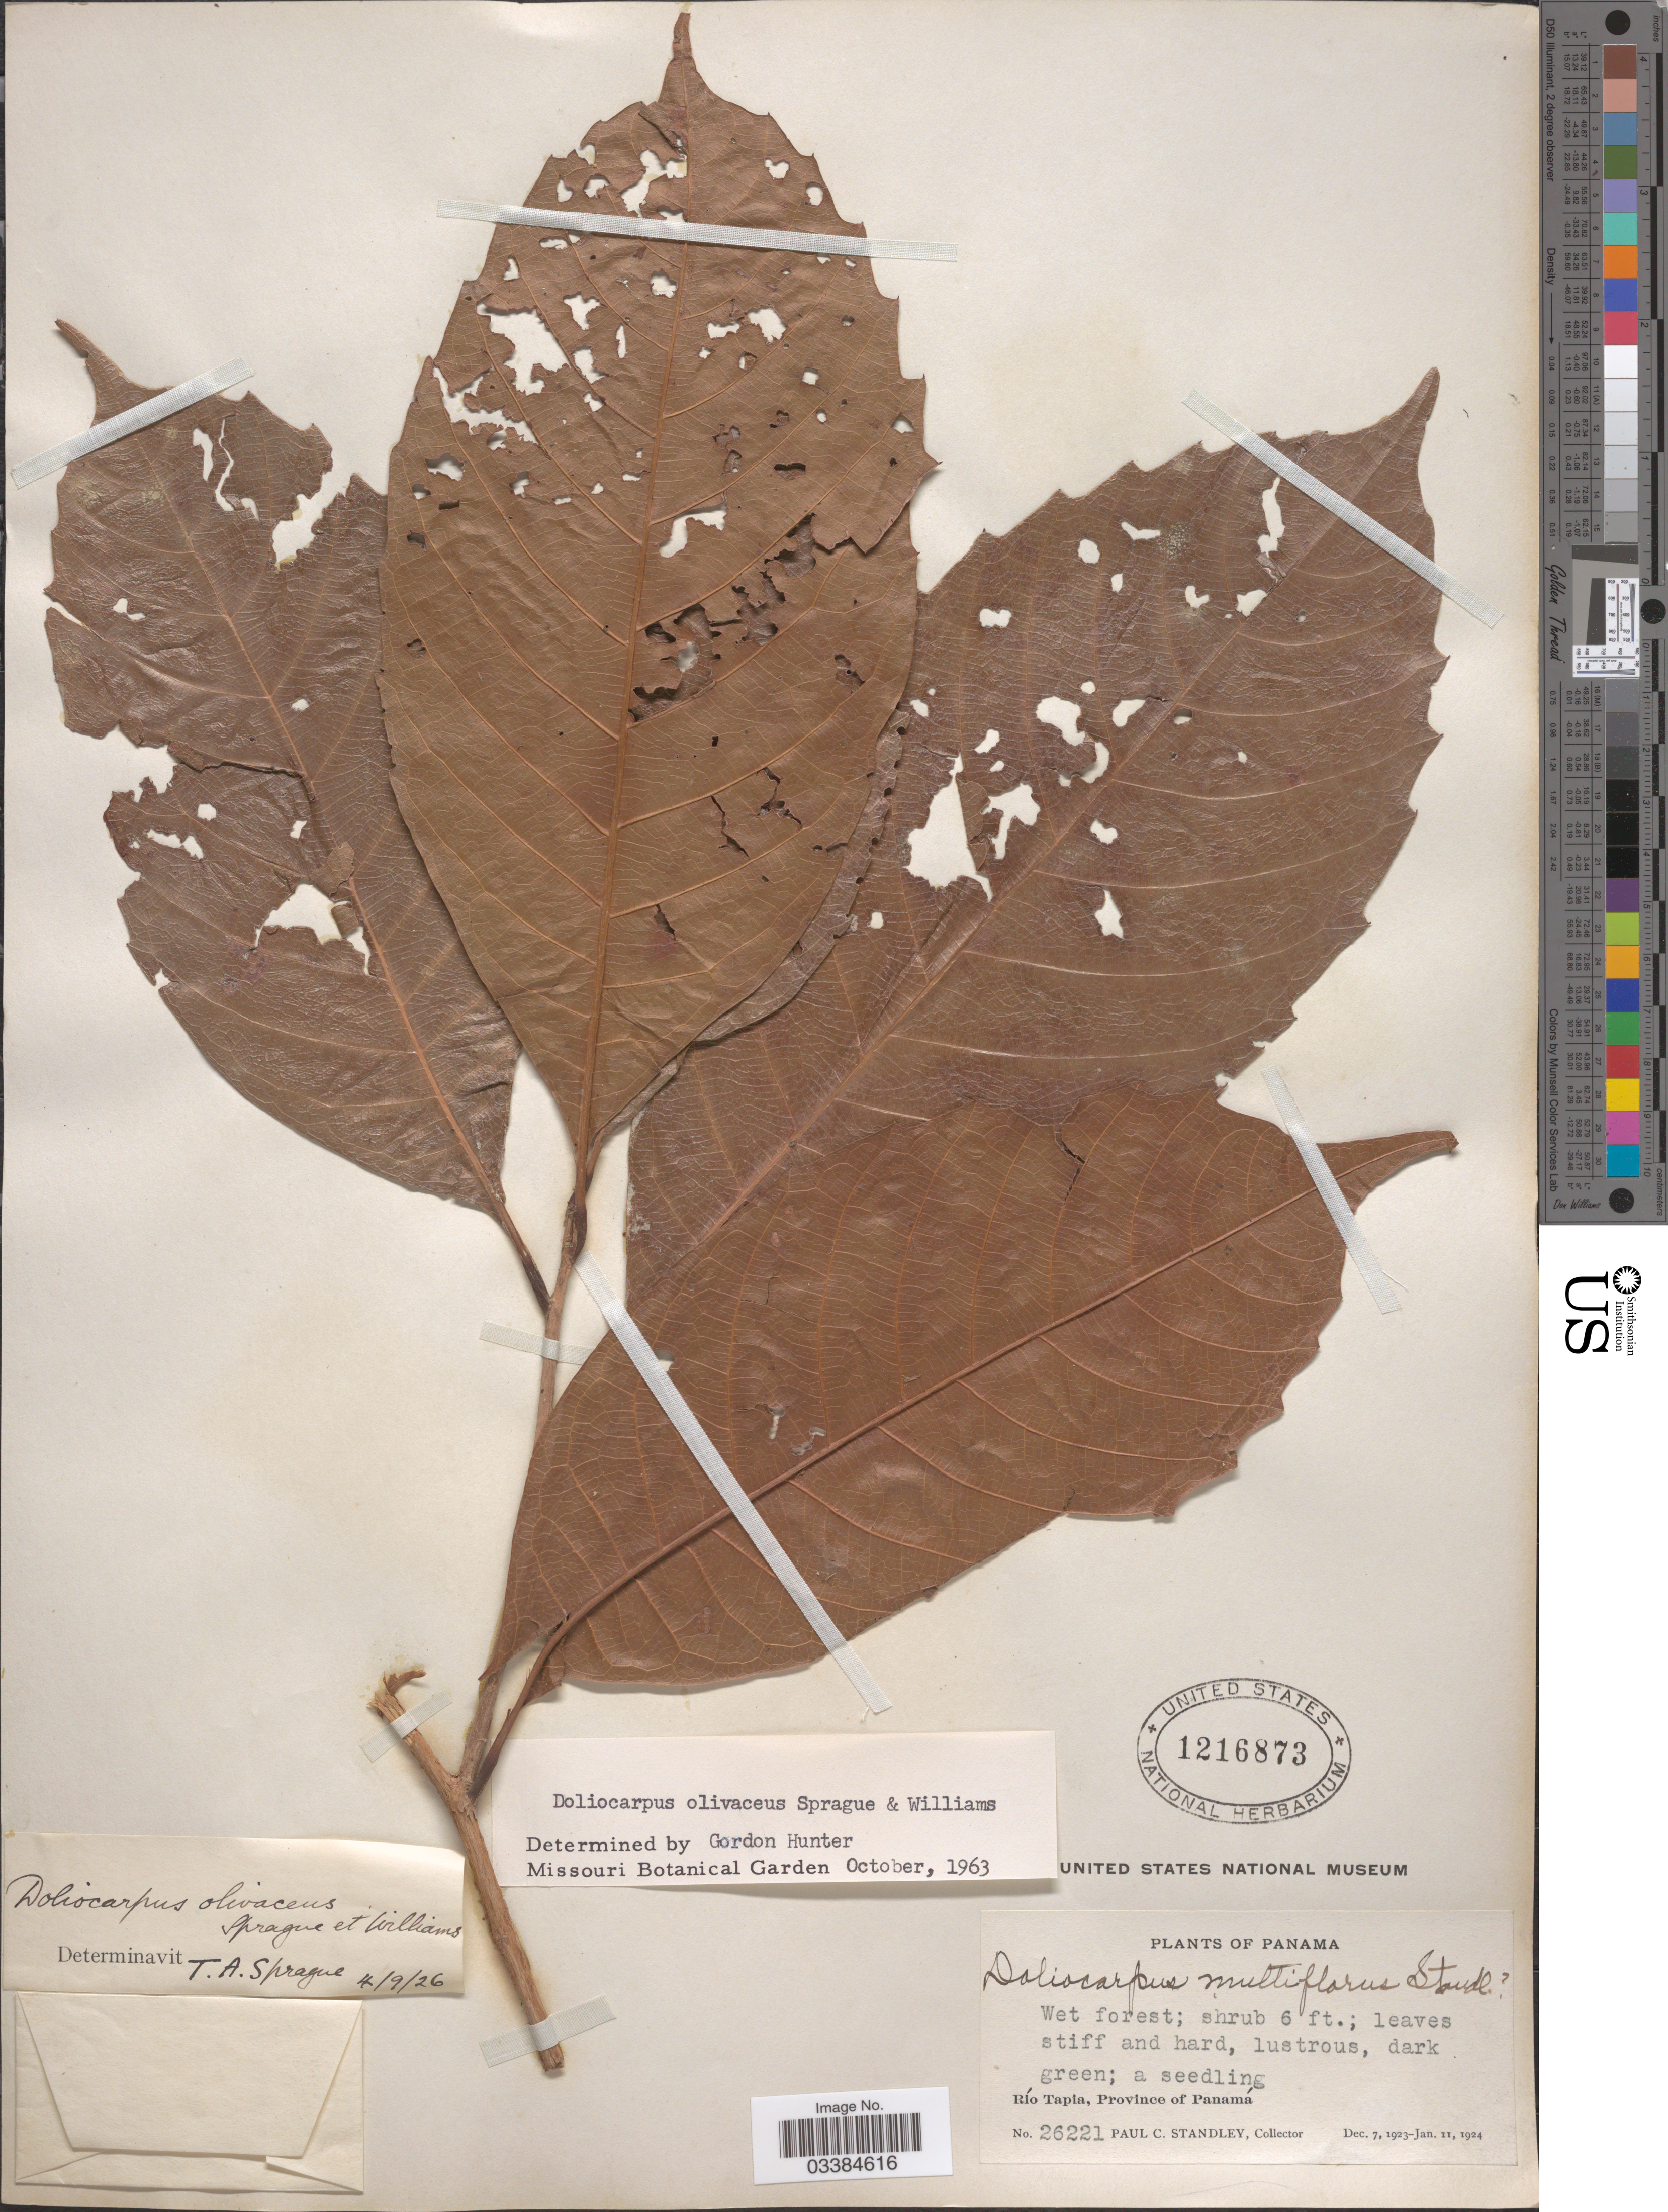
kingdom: Plantae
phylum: Tracheophyta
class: Magnoliopsida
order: Dilleniales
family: Dilleniaceae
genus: Doliocarpus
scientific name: Doliocarpus olivaceus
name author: Sprague & R.O. Williams ex Standl.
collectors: P. C. Standley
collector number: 26221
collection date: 1923-12-07/1924-01-11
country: Panama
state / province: Panamá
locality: Río Tapia.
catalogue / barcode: US 1216873